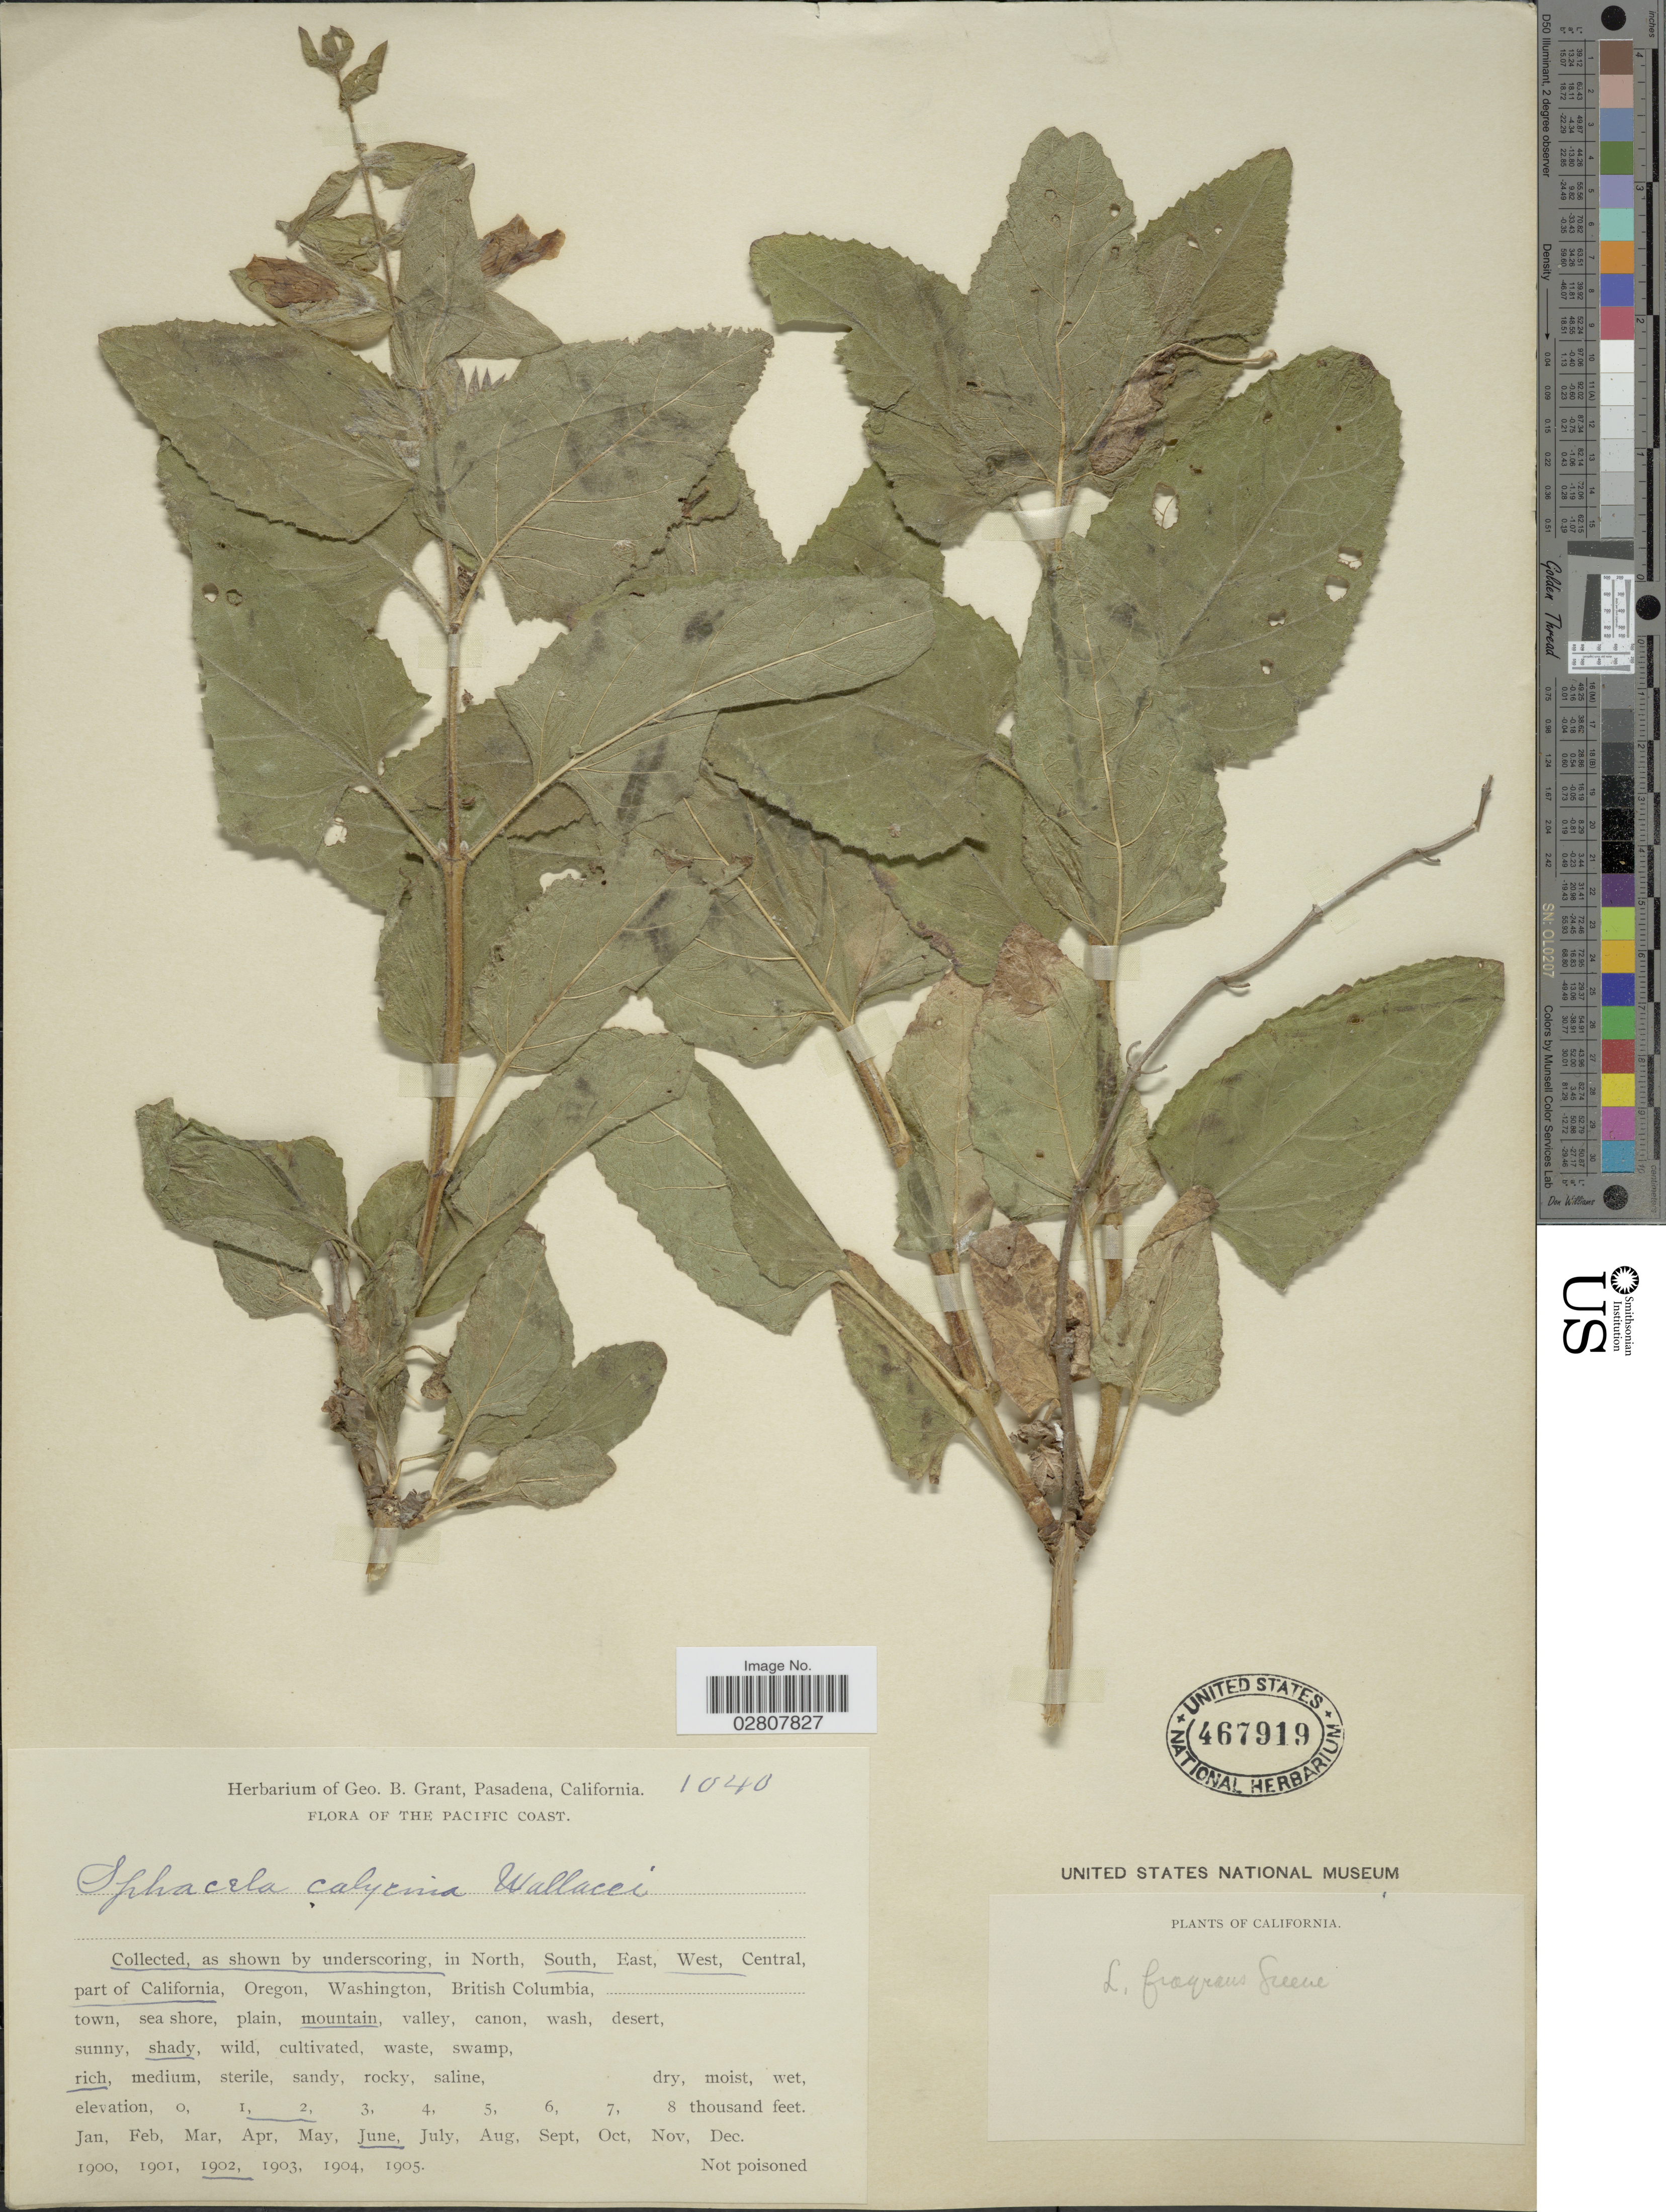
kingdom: Plantae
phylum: Tracheophyta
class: Magnoliopsida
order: Lamiales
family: Lamiaceae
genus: Lepechinia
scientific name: Lepechinia fragrans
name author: Epling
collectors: ex herb. Geo. B. Grant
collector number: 1040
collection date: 1902-06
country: United States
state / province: California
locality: The Pacific Coast. In South, West, part of California.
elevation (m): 305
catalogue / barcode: US 467919